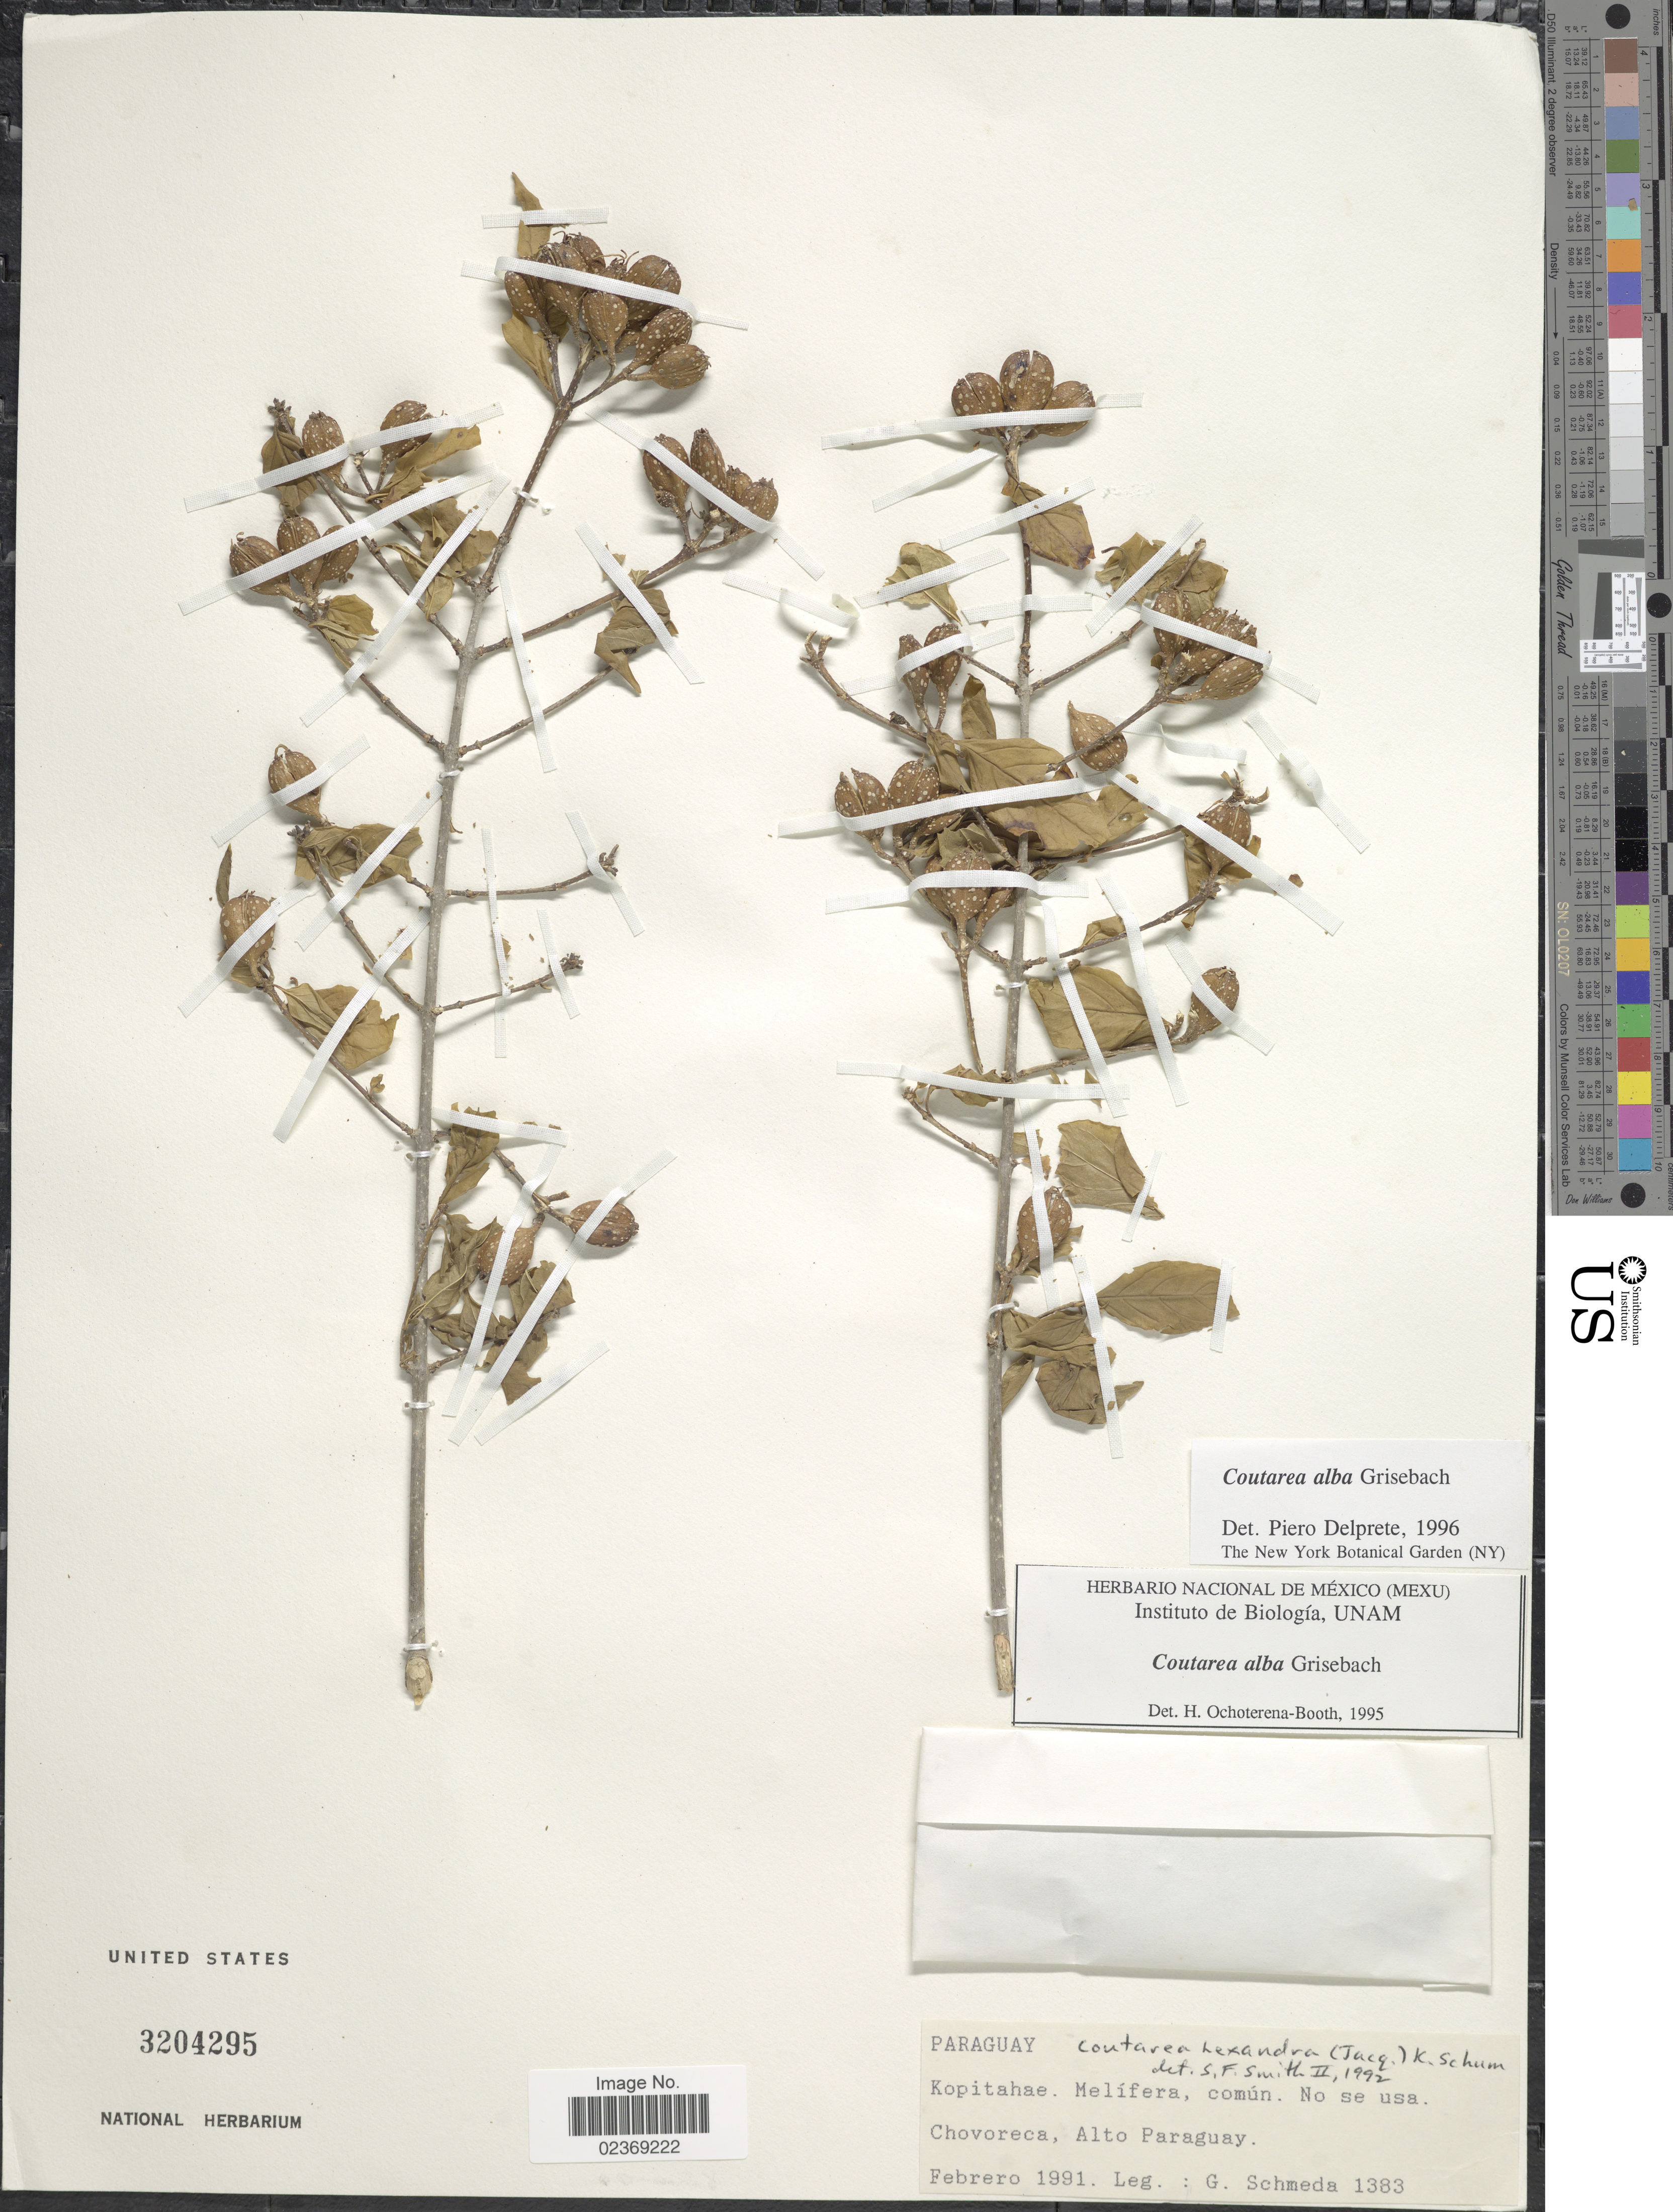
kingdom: Plantae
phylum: Tracheophyta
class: Magnoliopsida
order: Gentianales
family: Rubiaceae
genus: Coutarea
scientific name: Coutarea alba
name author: Griseb.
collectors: G. Schmeda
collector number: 1383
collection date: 1991-02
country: Paraguay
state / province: Alto Paraguay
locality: Chovoreca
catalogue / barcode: US 3204295